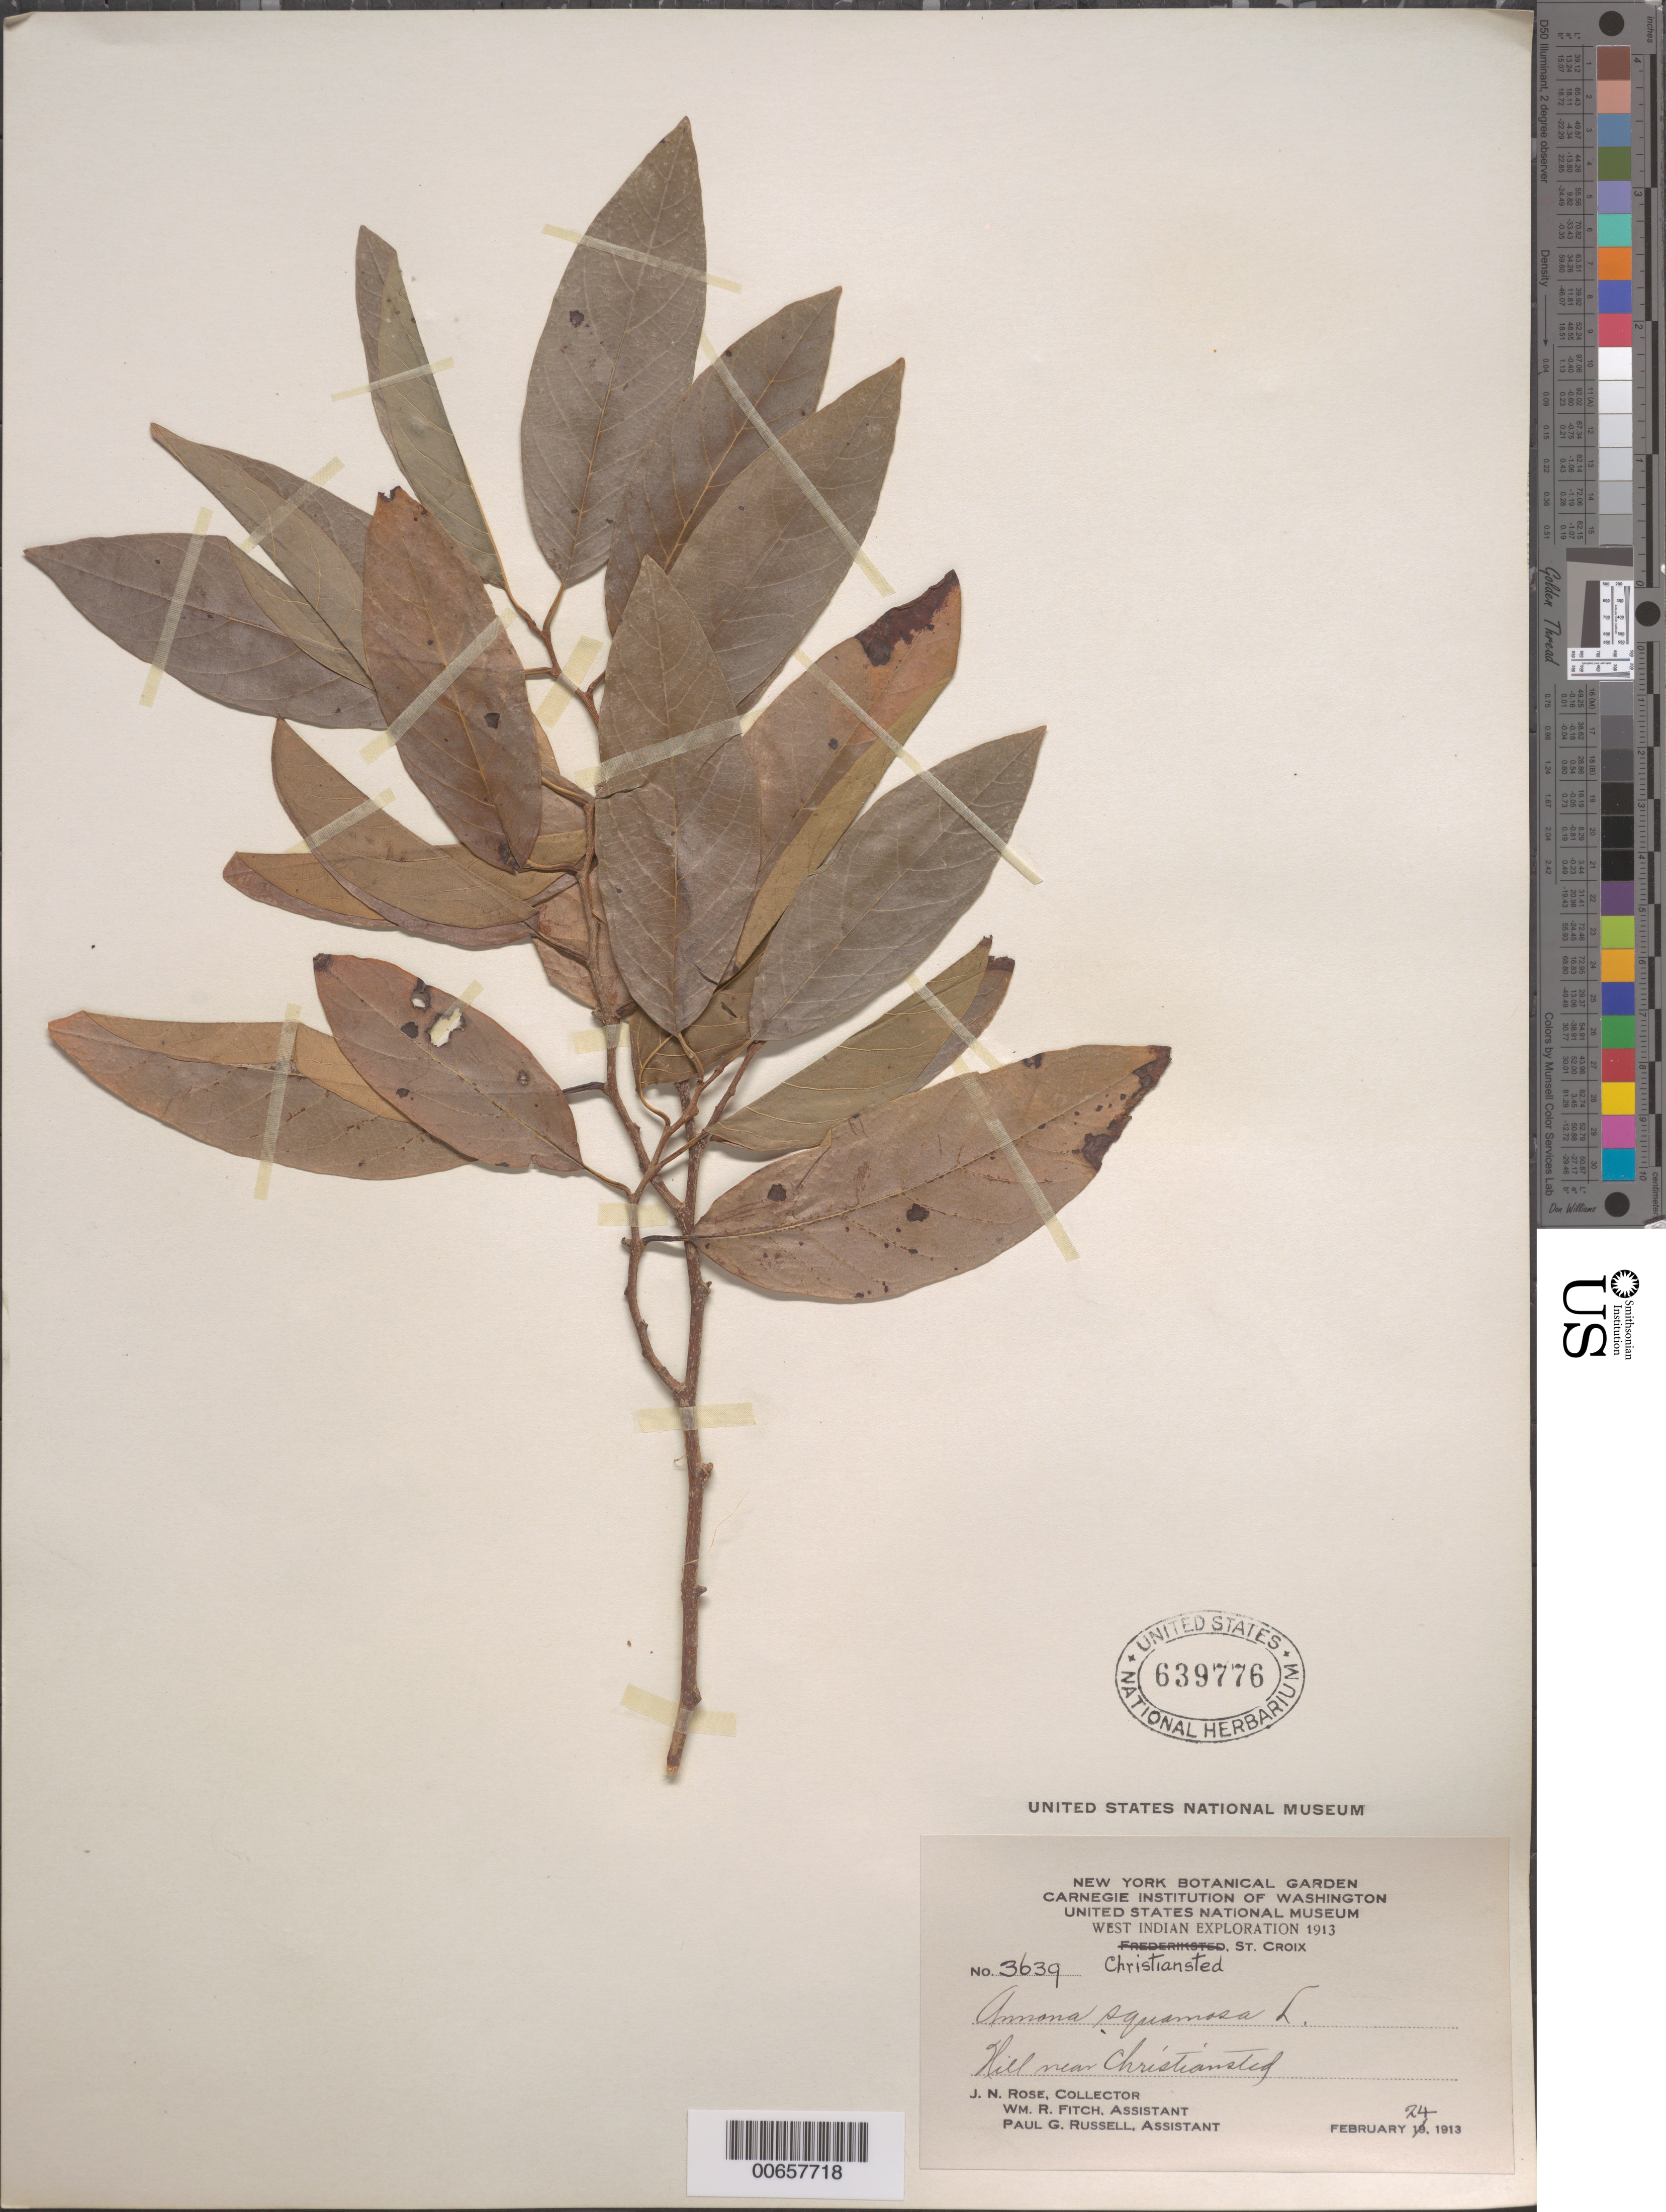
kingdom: Plantae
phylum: Tracheophyta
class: Magnoliopsida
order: Magnoliales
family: Annonaceae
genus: Annona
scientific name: Annona squamosa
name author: L.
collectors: J. N. Rose, W. R. Fitch & P. G. Russell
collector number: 3639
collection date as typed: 24 Feb 1913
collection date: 1913-02-24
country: U.S. Virgin Islands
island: St. Croix Island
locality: Christiansted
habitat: Hill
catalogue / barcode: US 639776